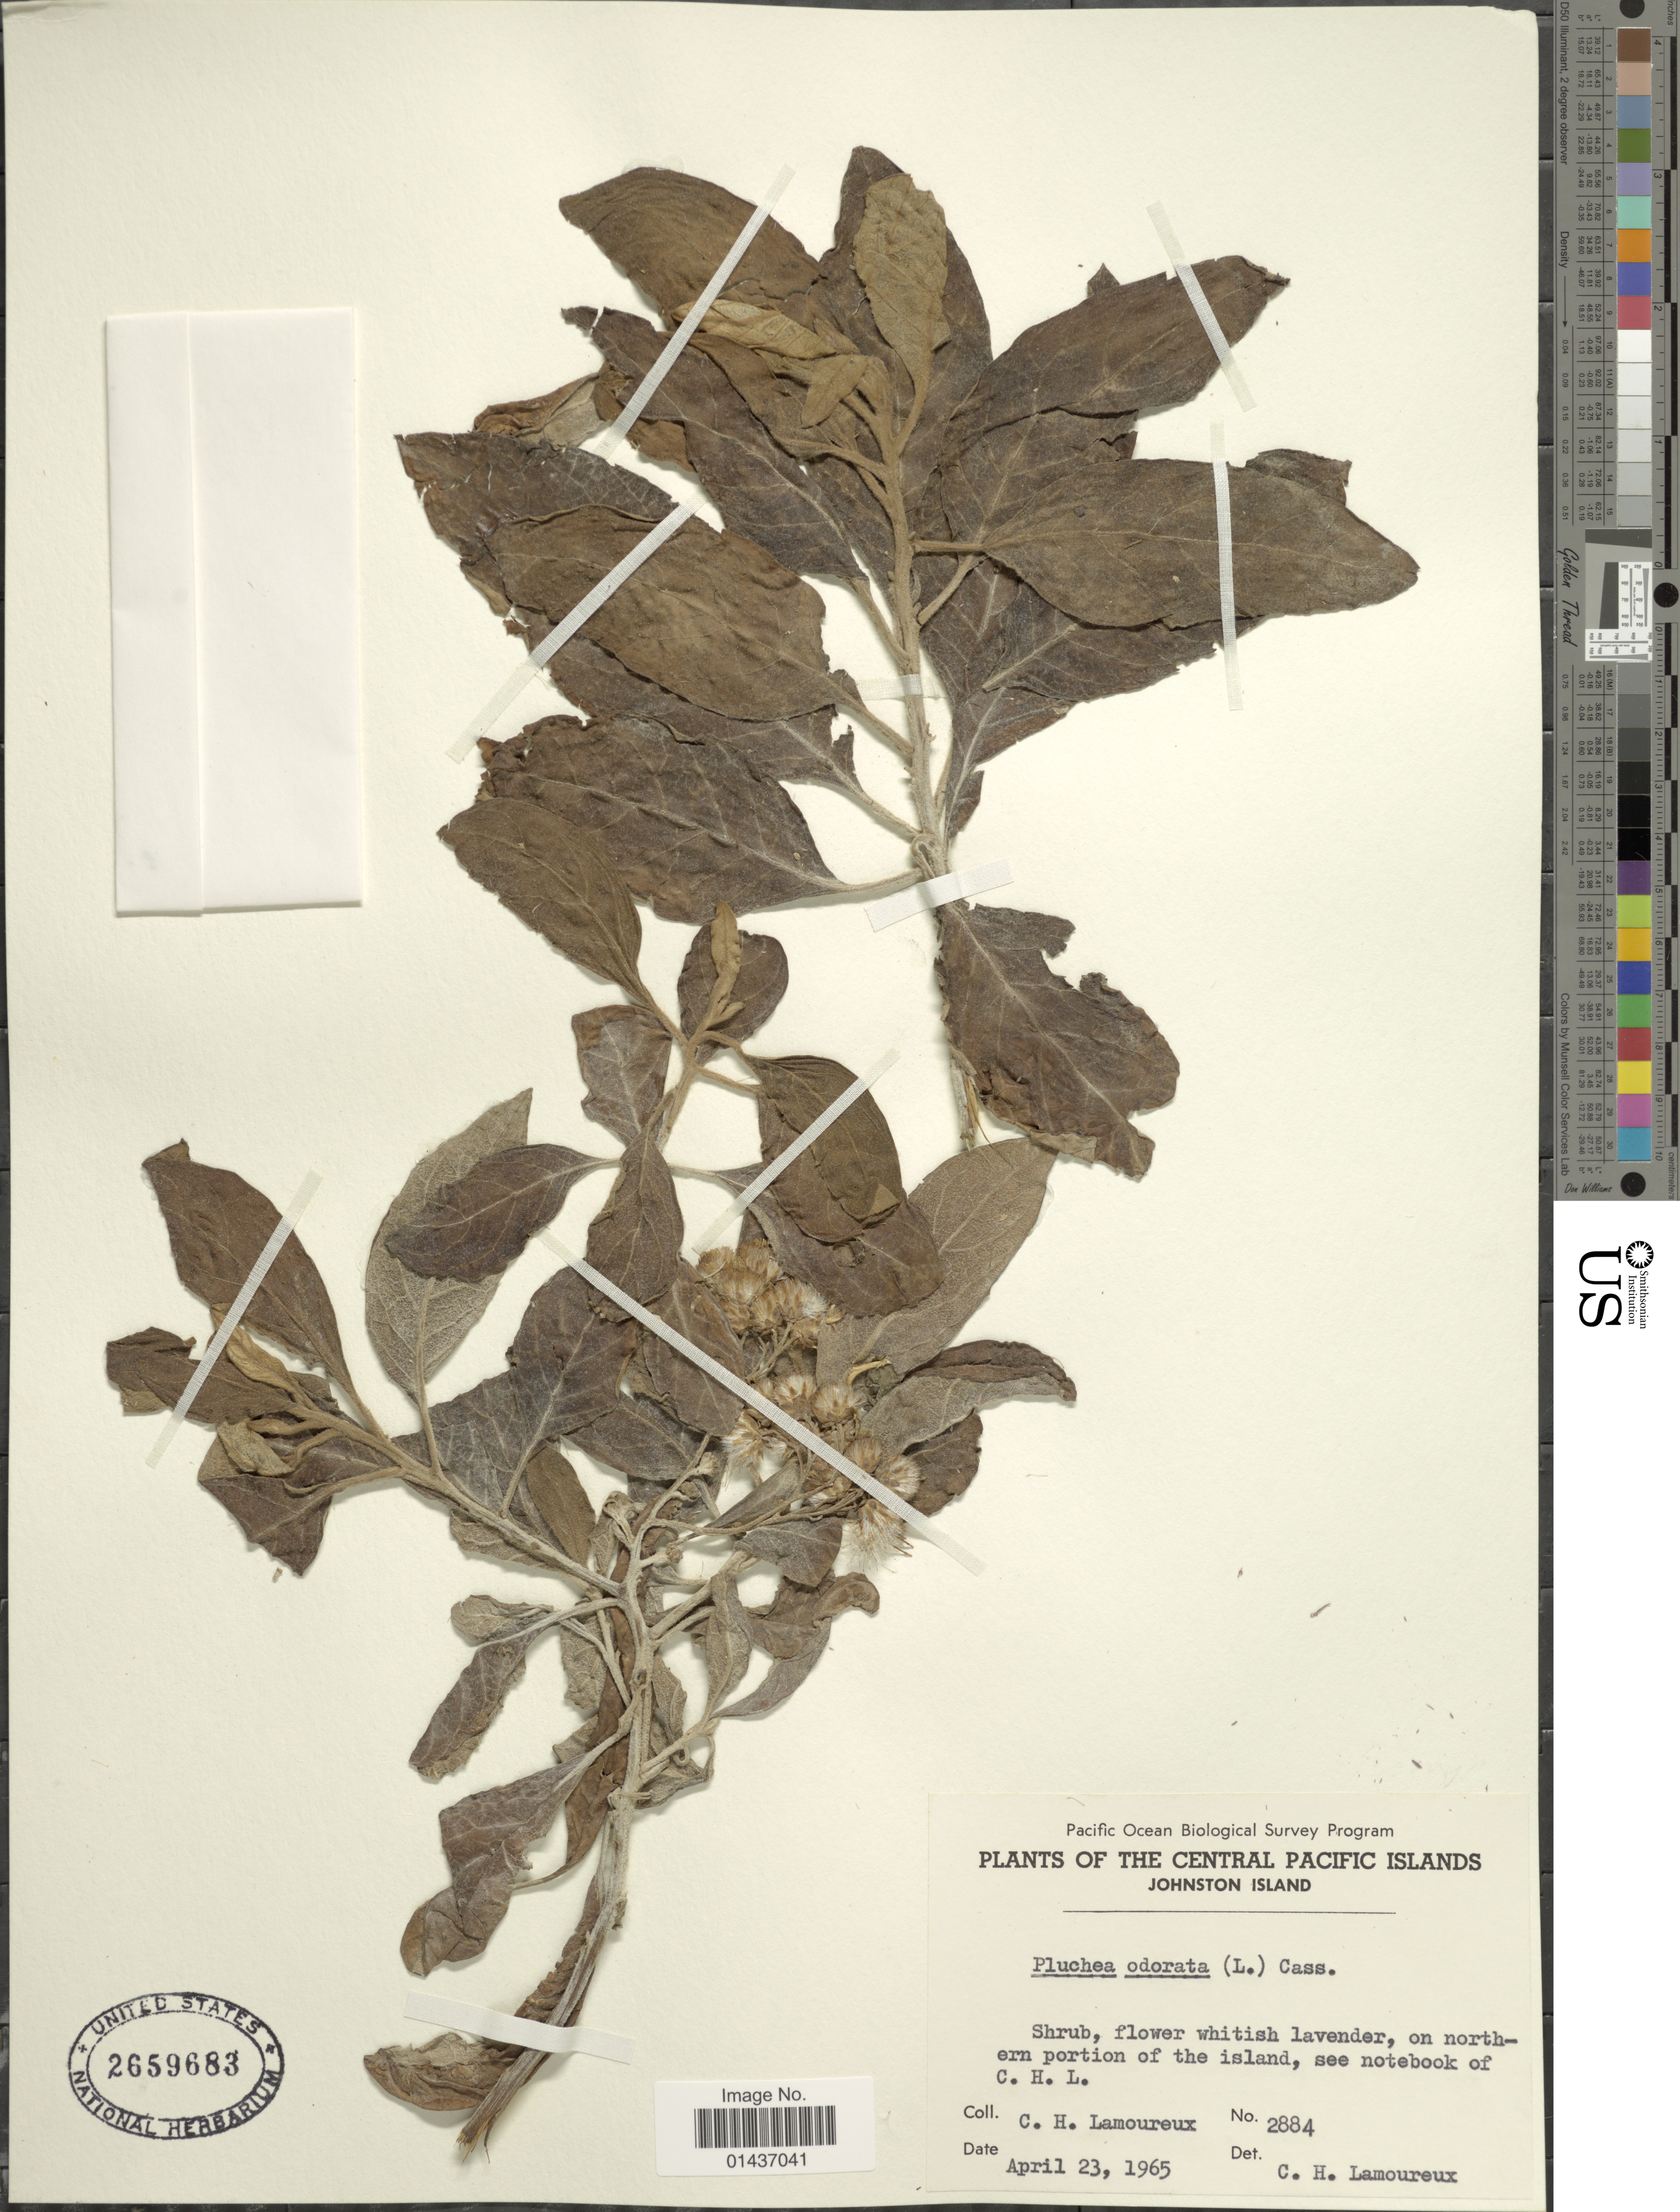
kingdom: Plantae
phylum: Tracheophyta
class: Magnoliopsida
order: Asterales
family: Asteraceae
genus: Pluchea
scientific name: Pluchea carolinensis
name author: (Jacq.) D. Don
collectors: C. H. Lamoureux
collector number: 2884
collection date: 1965-04-23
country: U.S. Administered Pacific Islands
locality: The Central Pacific Island, Johnston Island, on northern portion of the island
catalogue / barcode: US 2659683